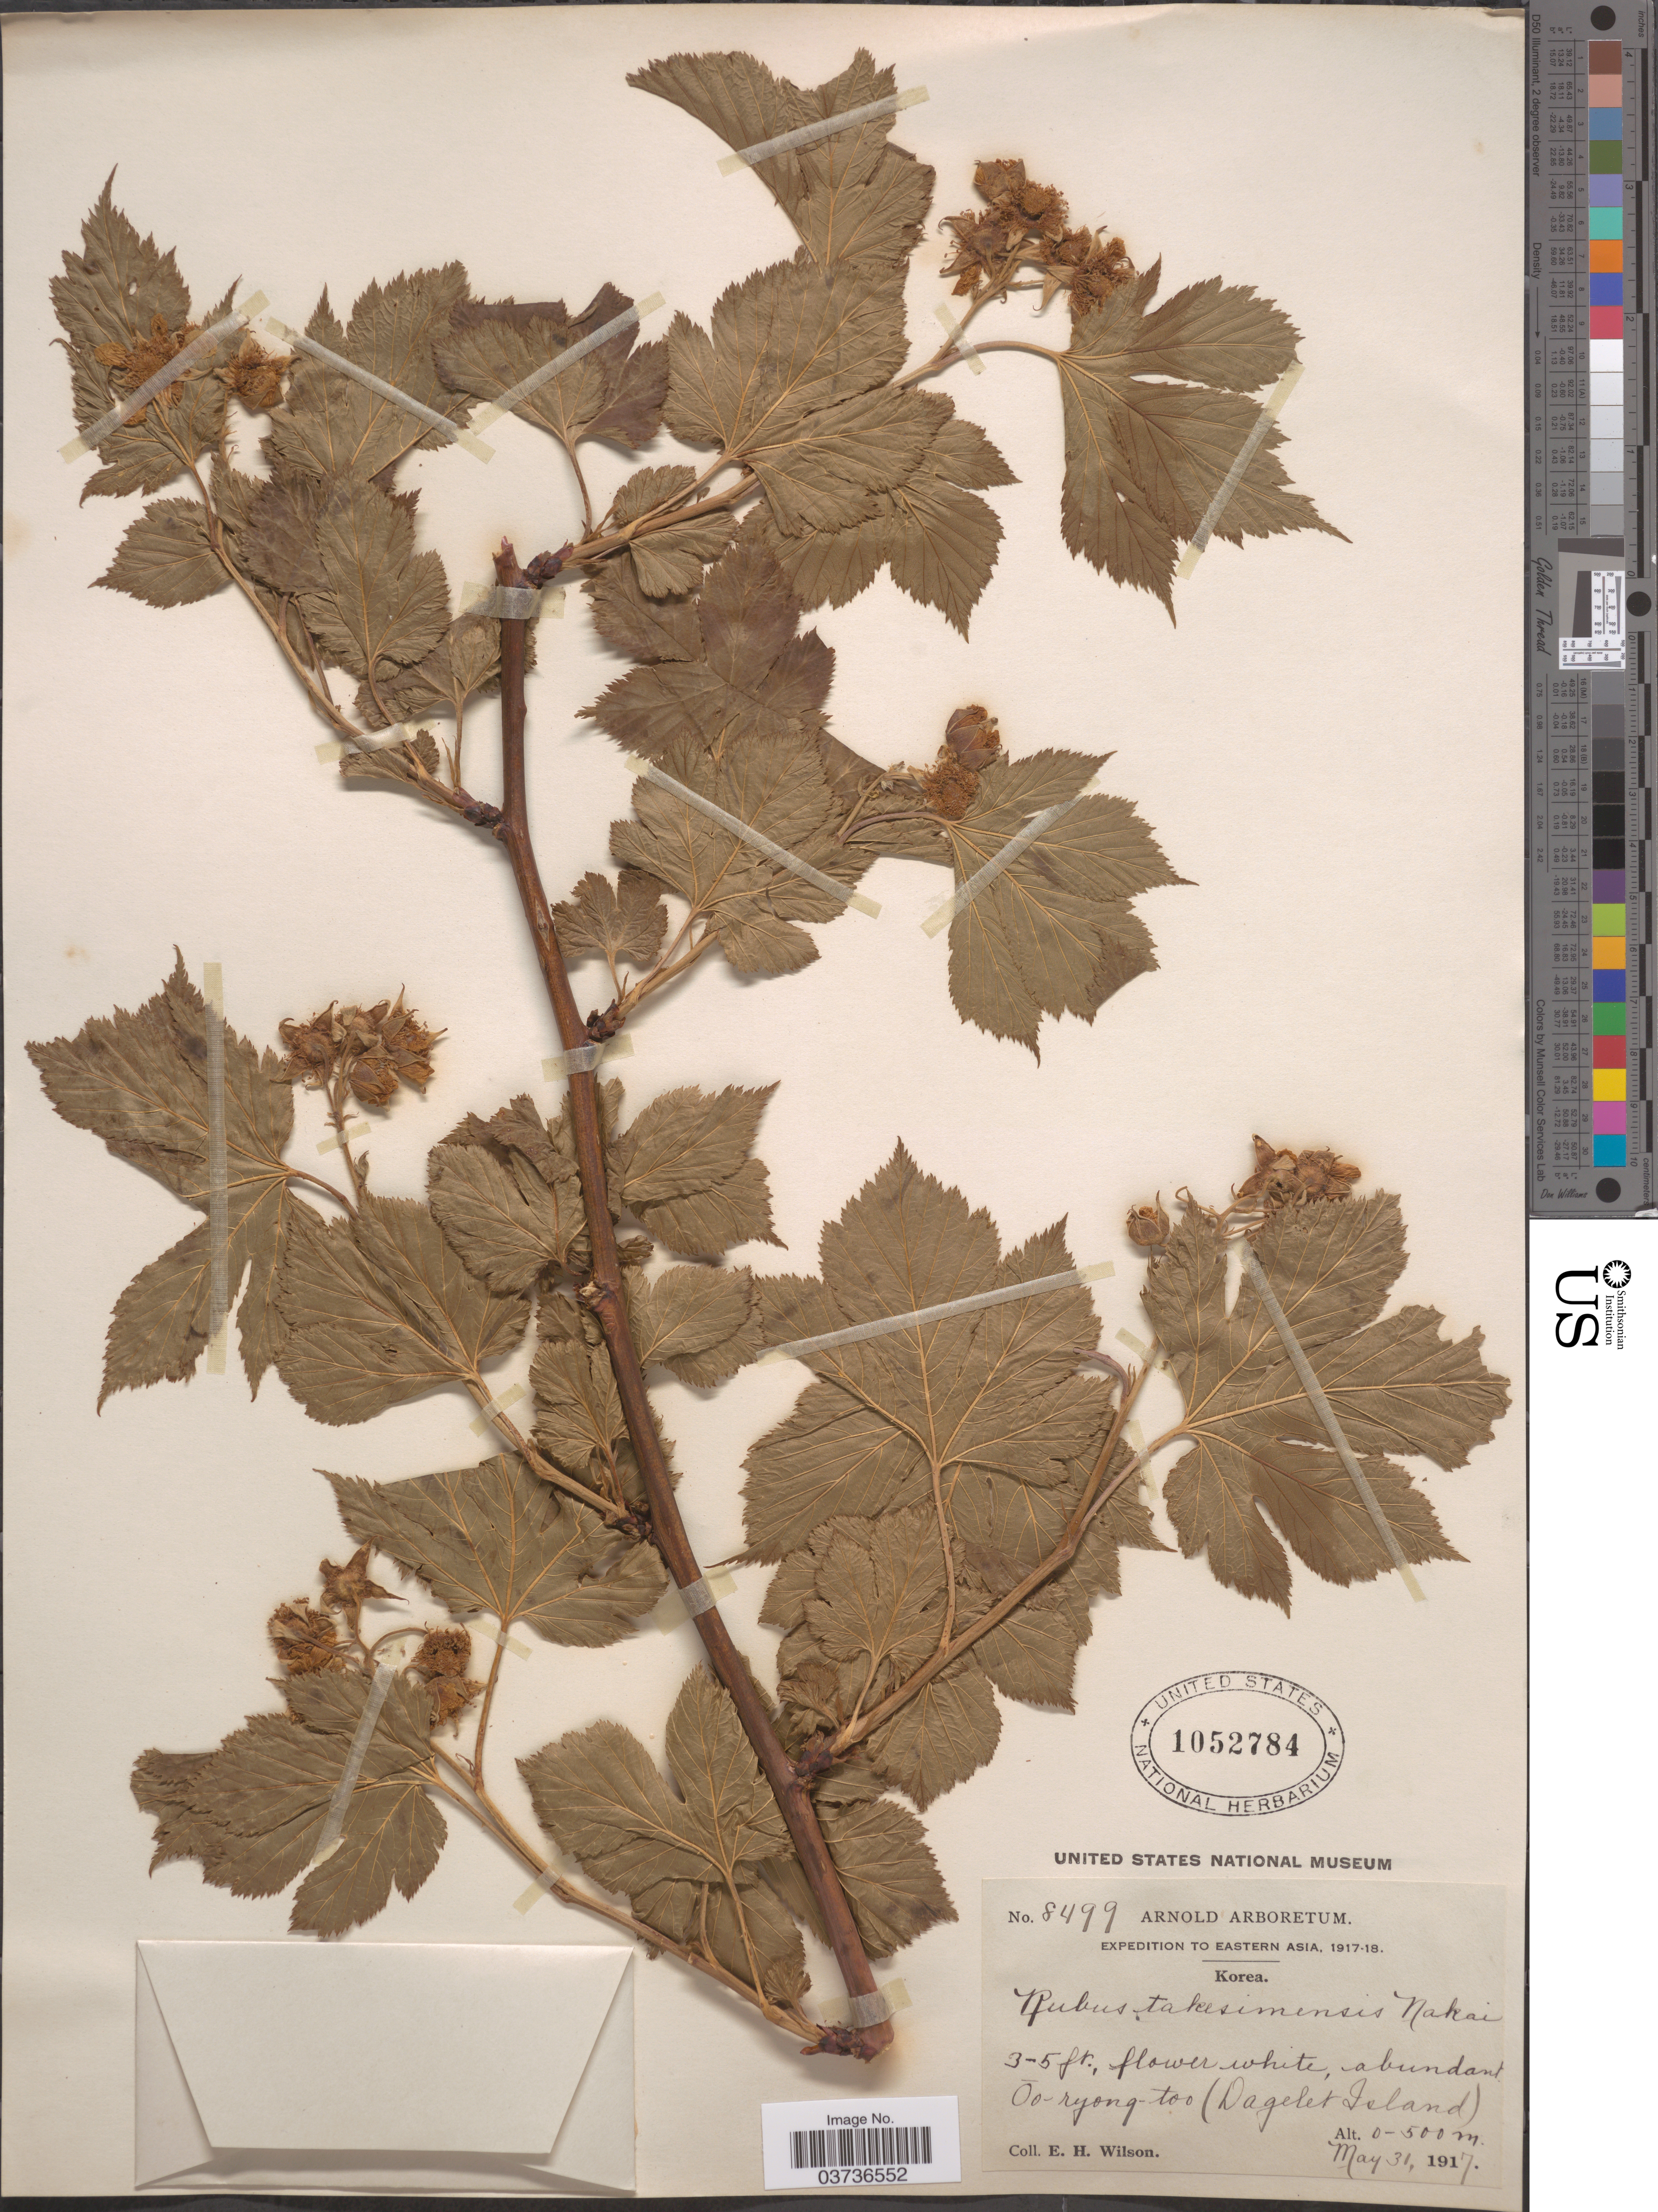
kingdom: Plantae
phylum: Tracheophyta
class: Magnoliopsida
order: Rosales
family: Rosaceae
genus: Rubus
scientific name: Rubus takesimensis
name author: Nakai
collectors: E. Wilson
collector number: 8499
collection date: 1917-05-31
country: South Korea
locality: Eastern Asia. Oo-ryong-too (Dagelet Island).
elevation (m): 0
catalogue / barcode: US 1052784